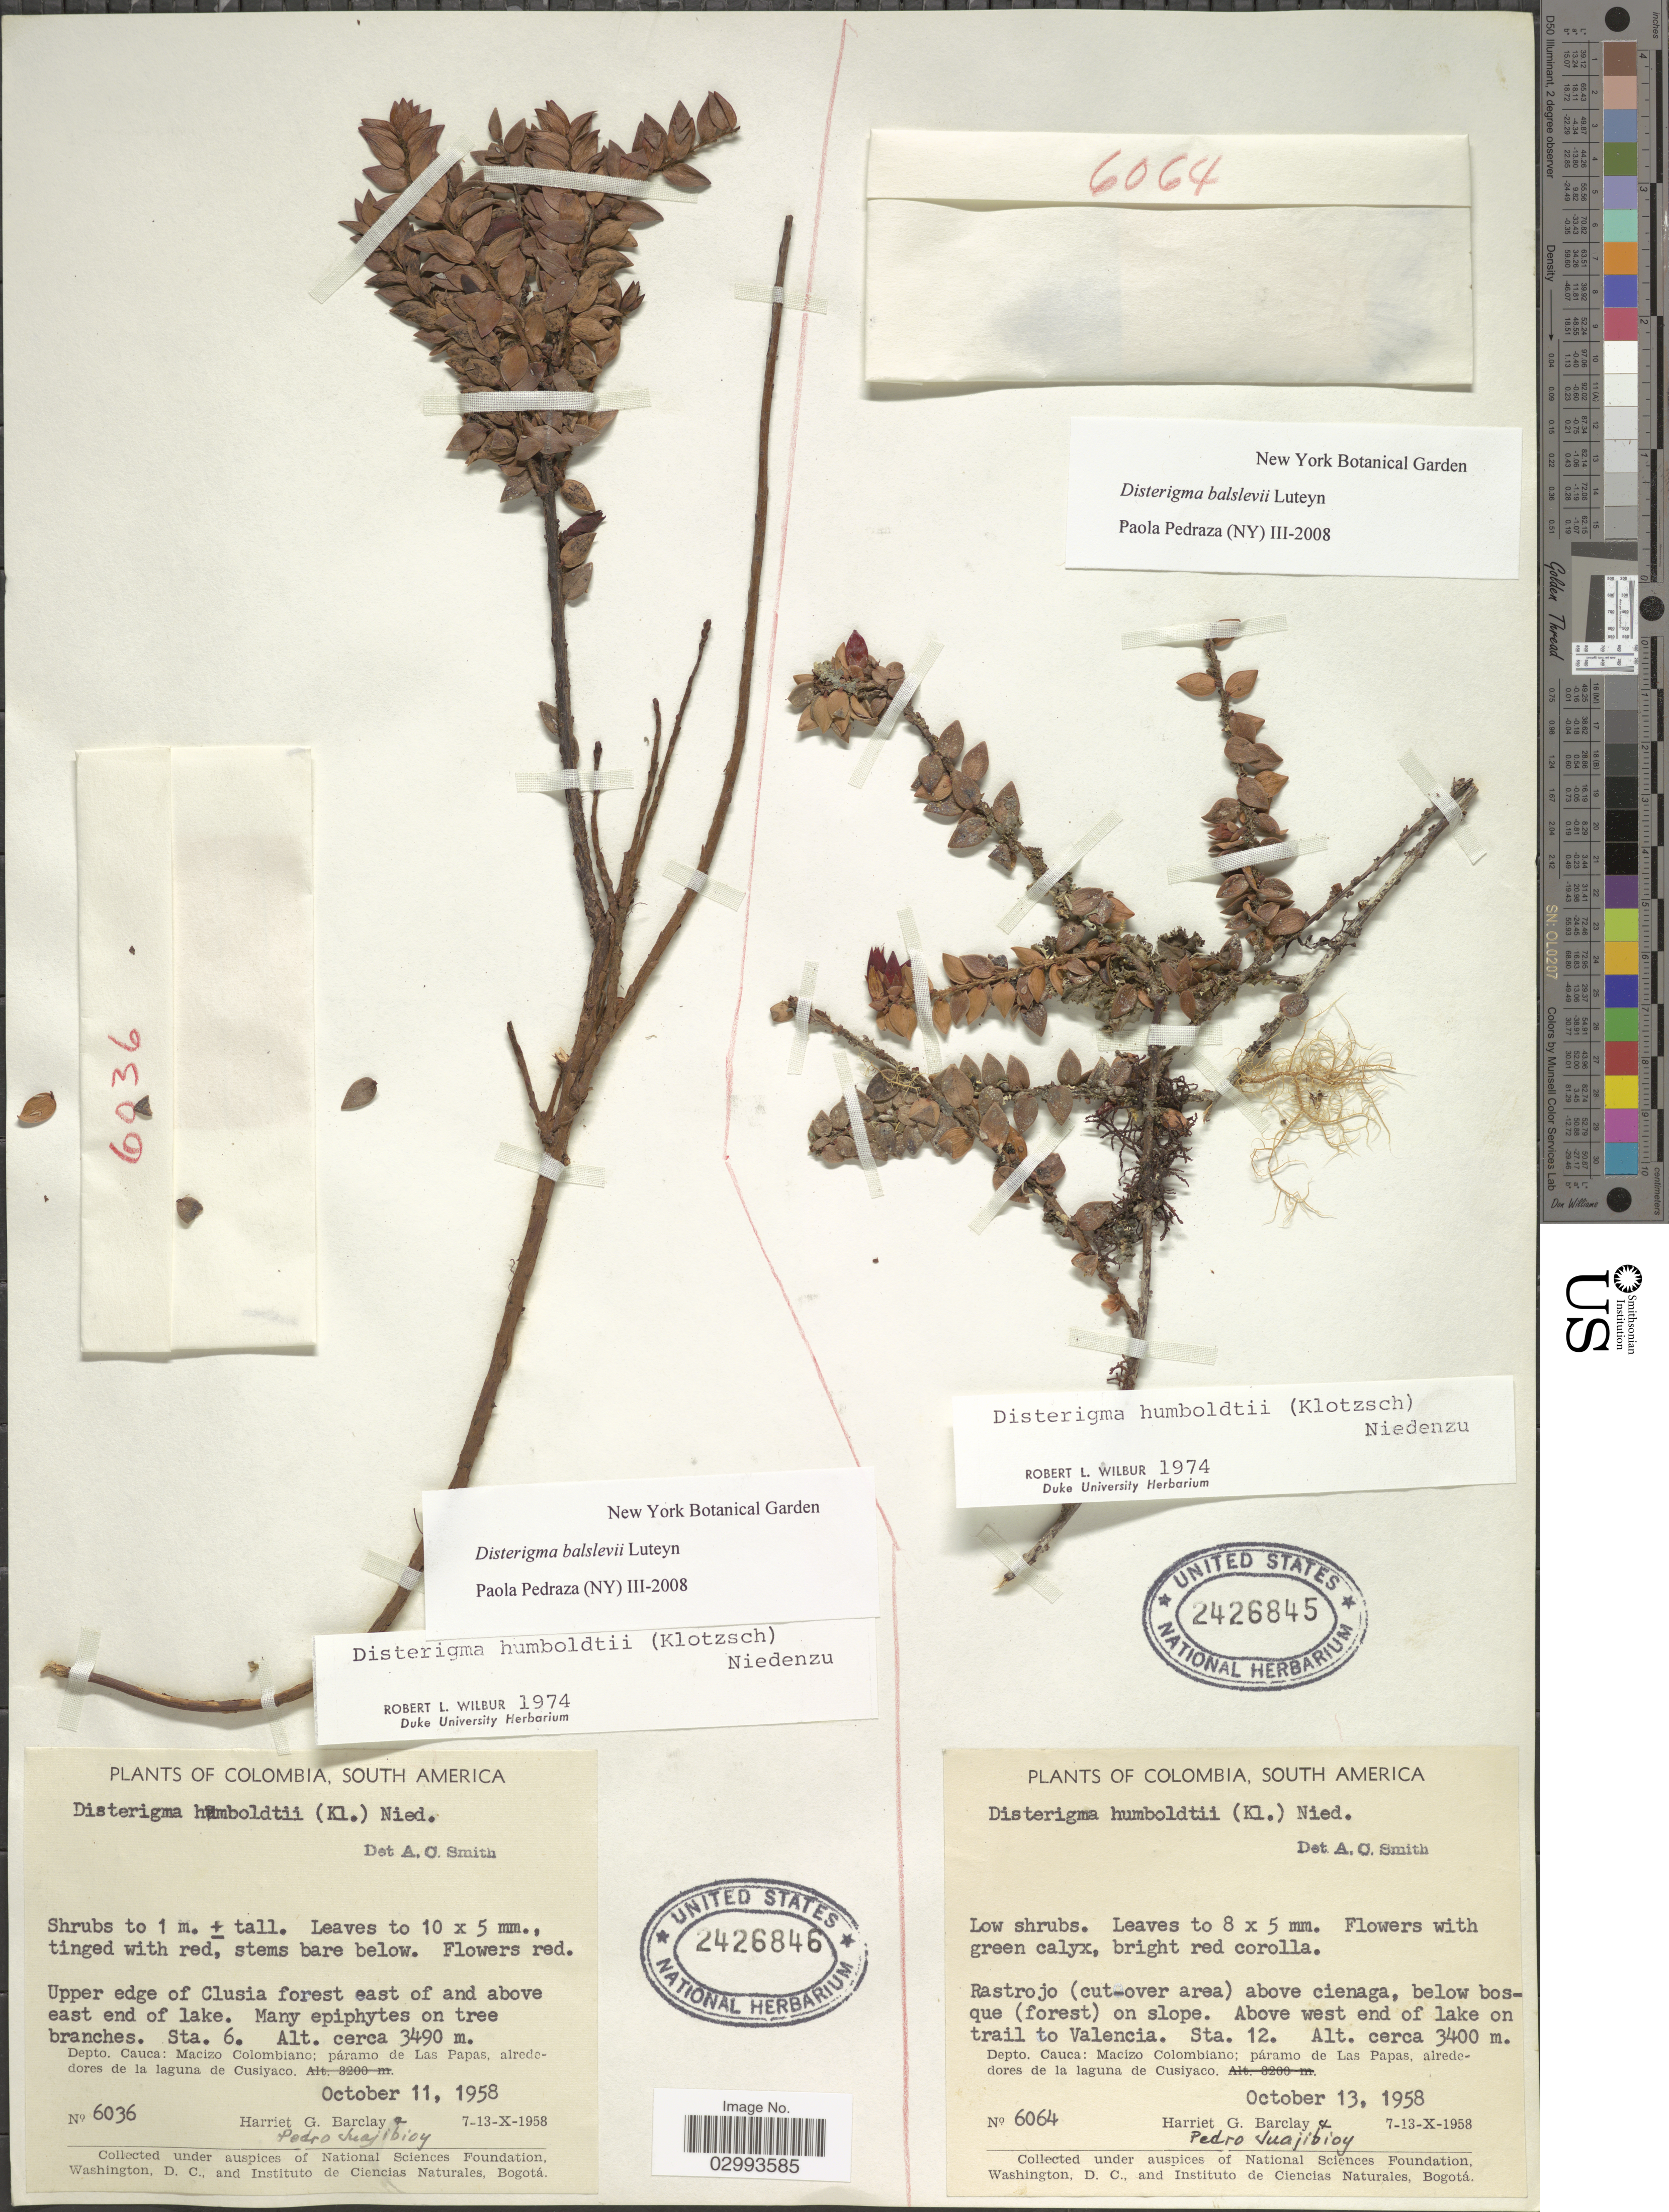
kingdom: Plantae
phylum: Tracheophyta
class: Magnoliopsida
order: Ericales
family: Ericaceae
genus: Disterigma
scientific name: Disterigma balslevii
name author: Luteyn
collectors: H. G. Barclay & P. Juajibioy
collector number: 6064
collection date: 1958-10-13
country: Colombia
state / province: Cauca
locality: Rastrojo (cut-over area) above cienaga, below bosque (forest) on slope. Above west end of lake on trail to Valencia. Sta. 12. Depto. Cauca: Macizo Colombiano; páramo de Las Papas, alrededores de la laguna de Cusiyaco.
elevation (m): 3400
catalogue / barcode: US 2426845